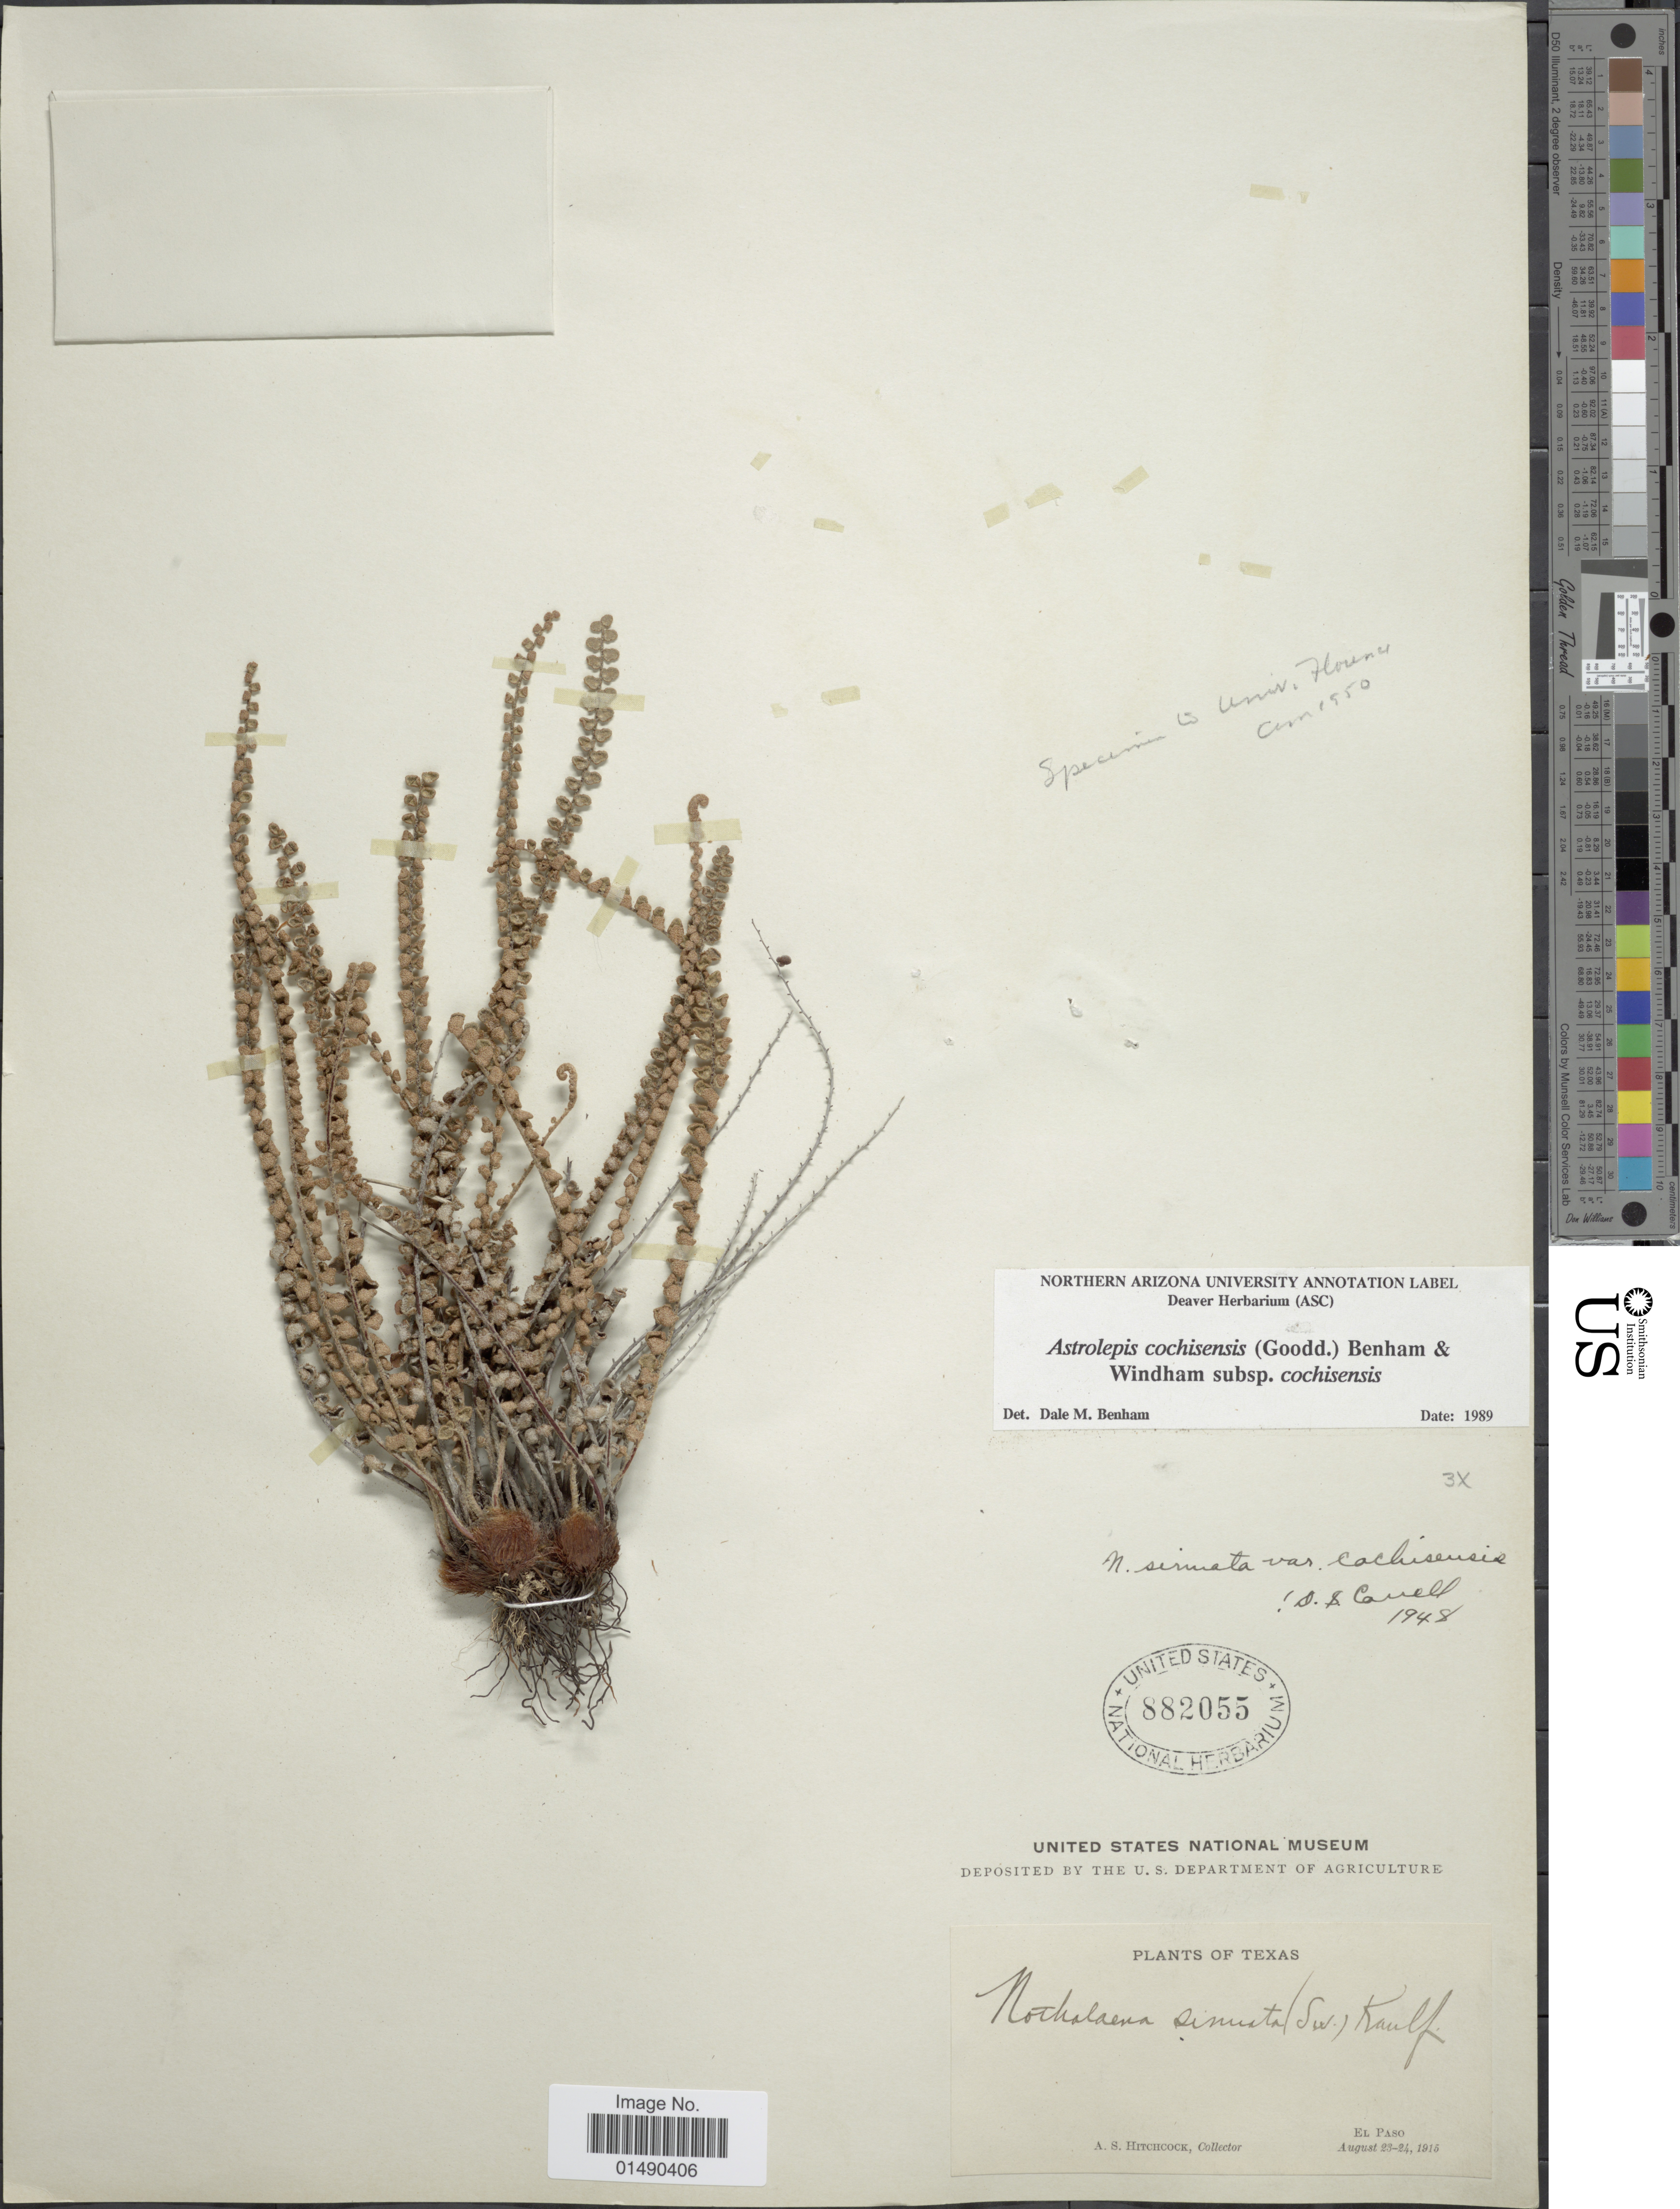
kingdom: Plantae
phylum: Tracheophyta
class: Polypodiopsida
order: Polypodiales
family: Pteridaceae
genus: Astrolepis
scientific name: Astrolepis cochisensis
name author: (C.O. Goodd.) D.M. Benham & Windham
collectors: A. S. Hitchcock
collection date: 1915-08-23/1915-08-24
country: United States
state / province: Texas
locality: El Paso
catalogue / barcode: US 882055